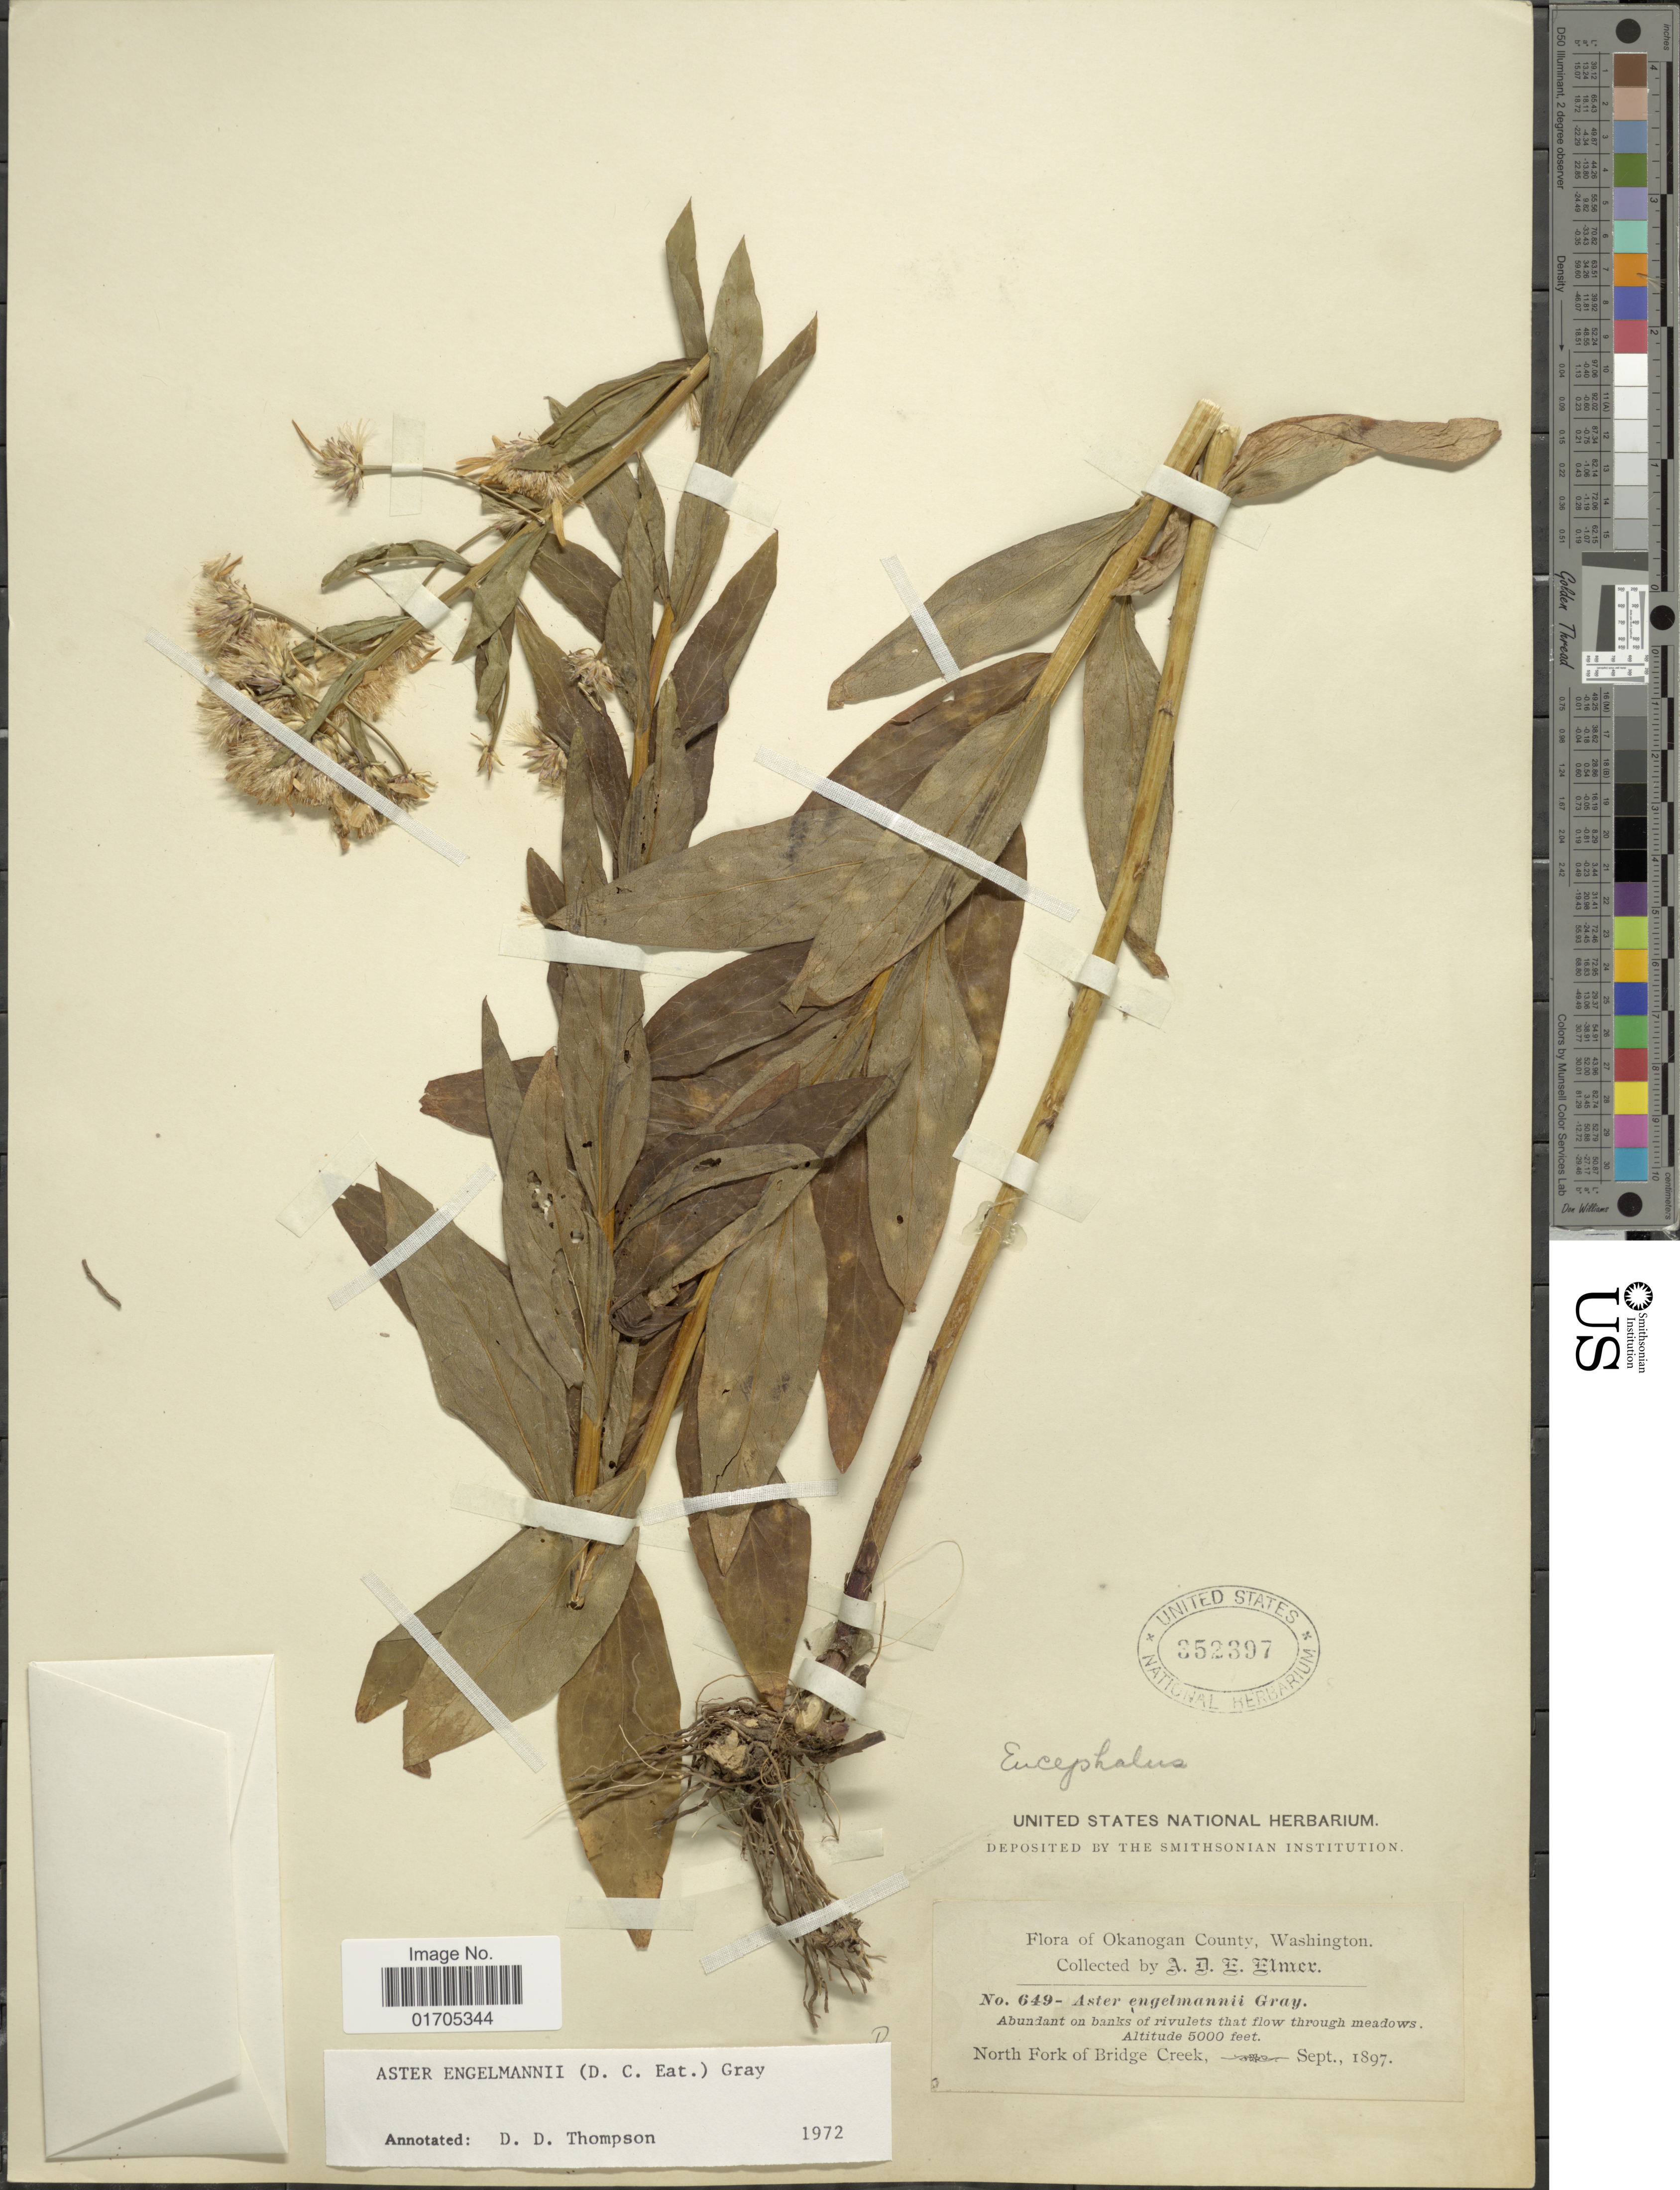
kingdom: Plantae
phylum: Tracheophyta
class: Magnoliopsida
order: Asterales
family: Asteraceae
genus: Eucephalus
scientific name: Eucephalus engelmannii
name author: (D.C. Eaton) Greene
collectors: A. D. E. Elmer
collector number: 649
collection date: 1897-09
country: United States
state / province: Washington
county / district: Okanogan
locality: Okanogan County, Washington. Abundant on banks of rivulets that flow through meadows. NorthFork of Bridge Creek.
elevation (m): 1524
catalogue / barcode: US 352397